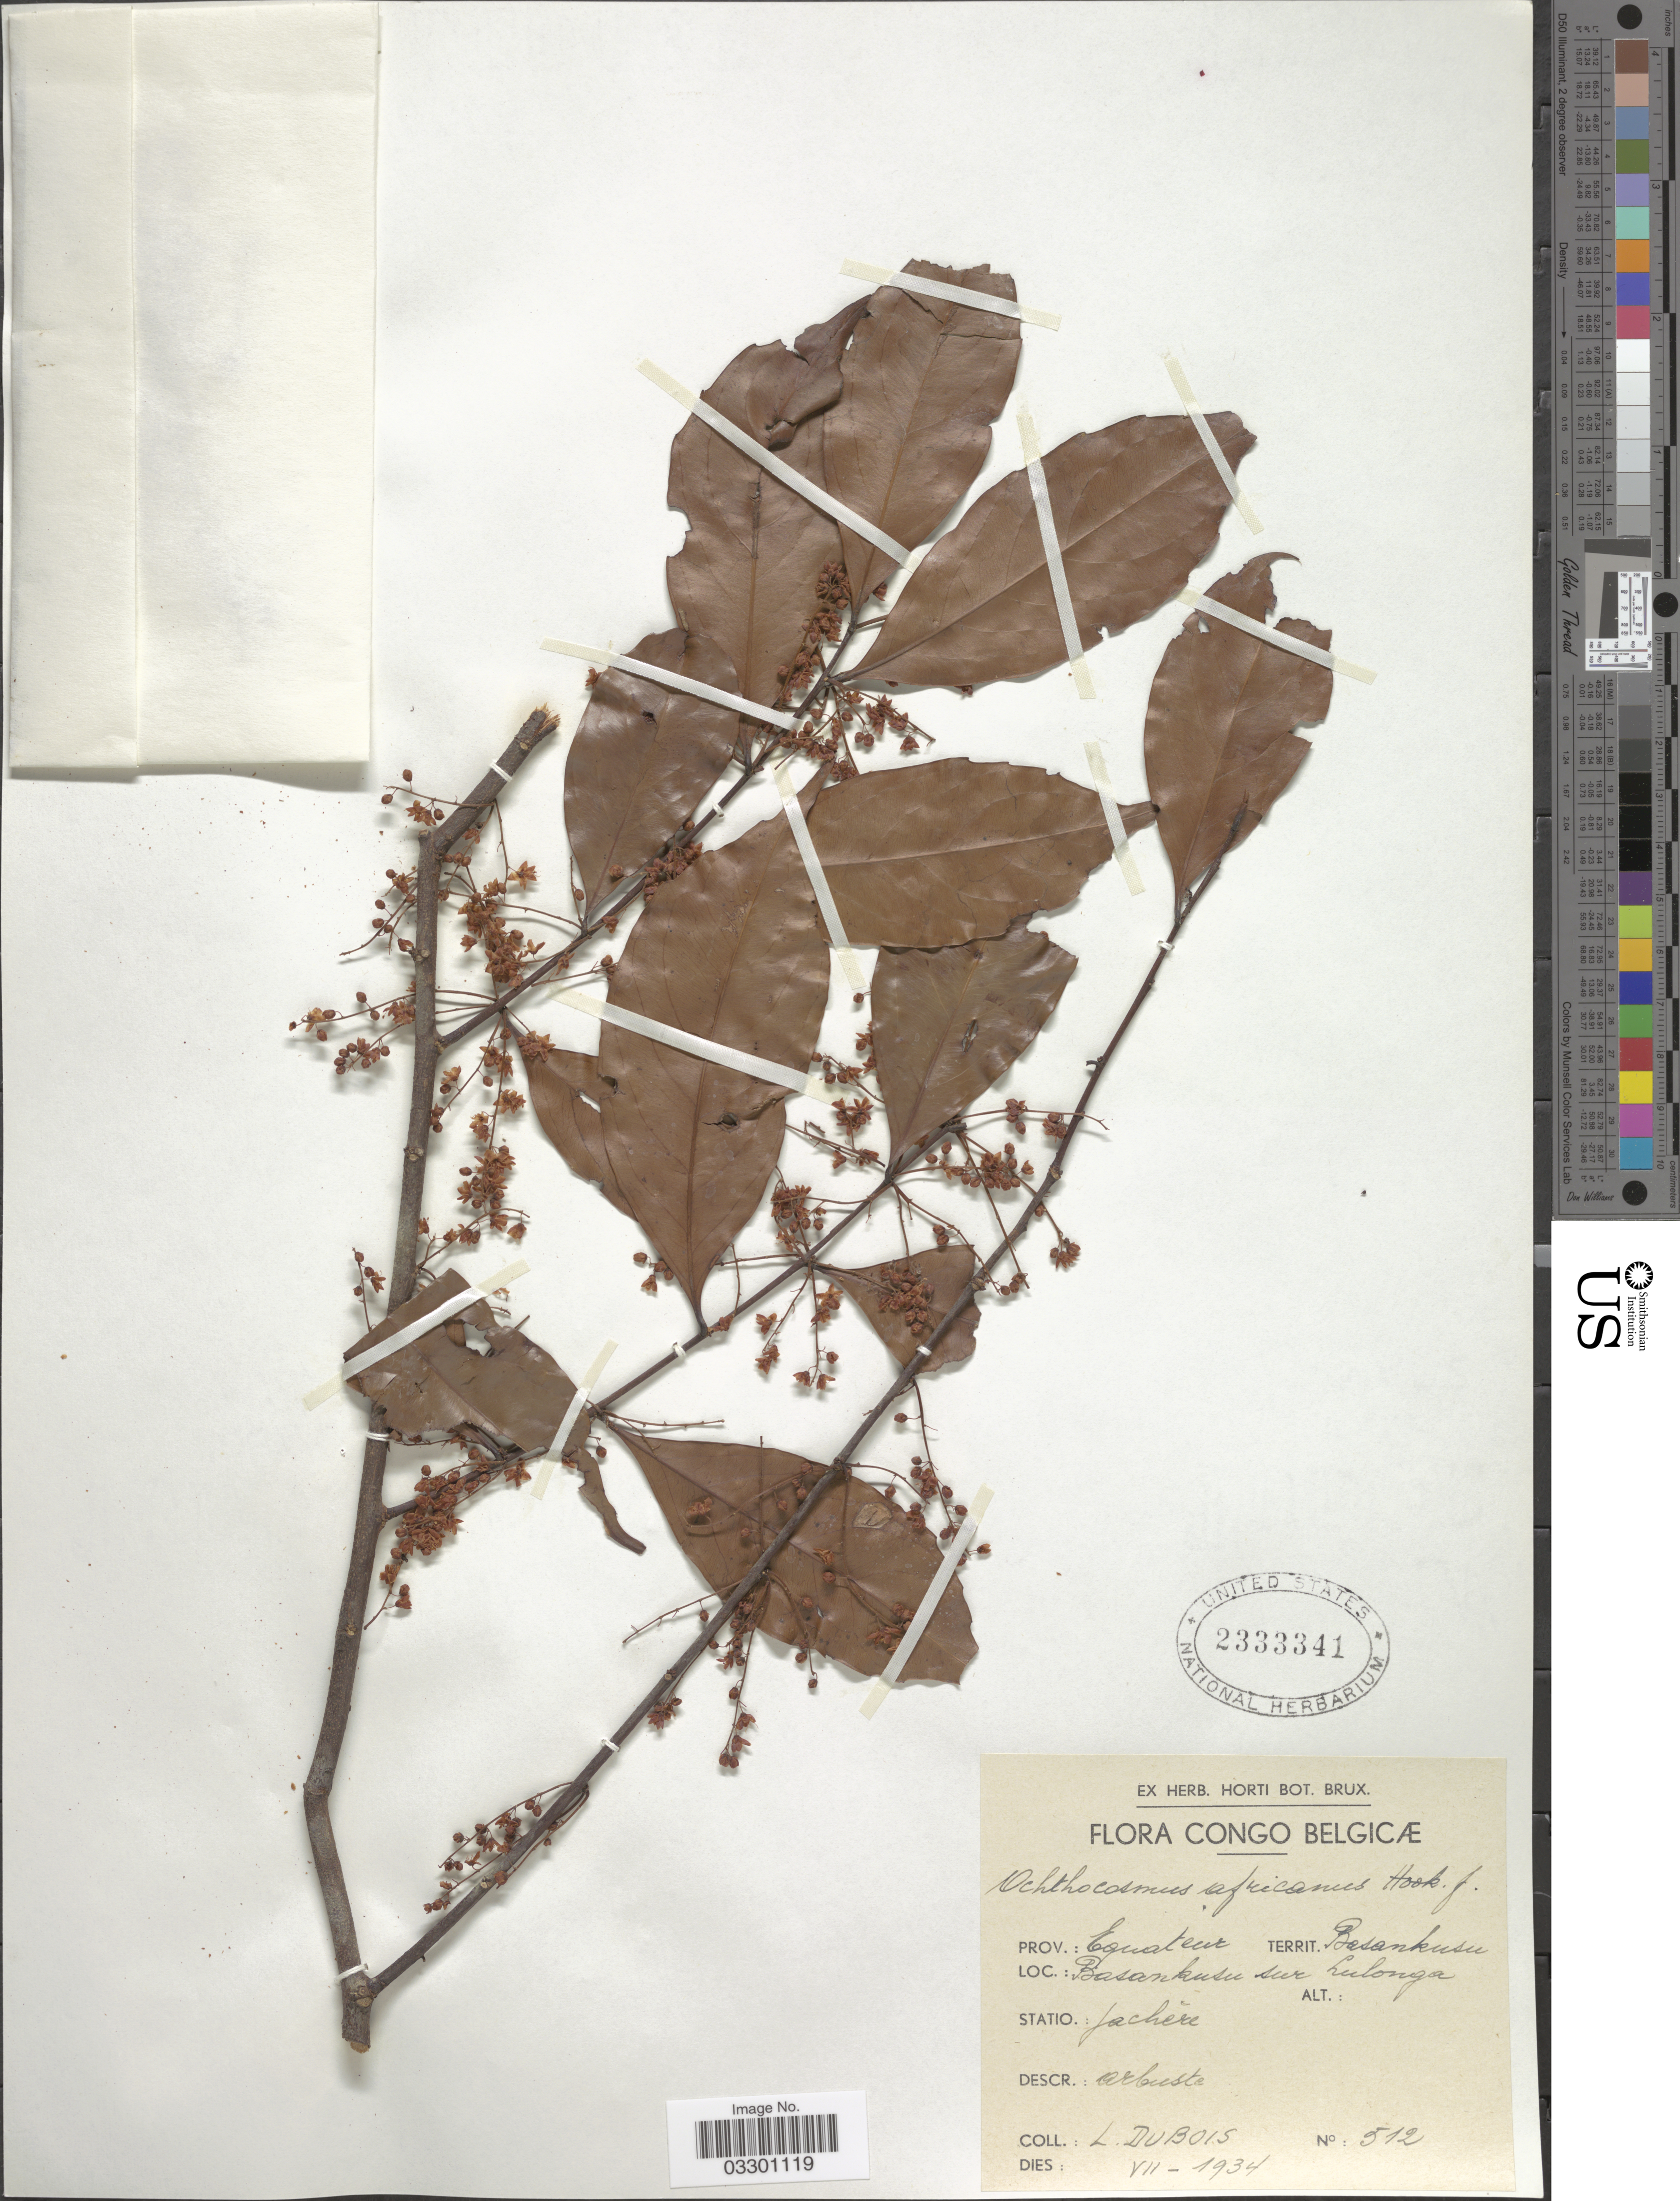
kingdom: Plantae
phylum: Tracheophyta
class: Magnoliopsida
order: Malpighiales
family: Ixonanthaceae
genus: Phyllocosmus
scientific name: Phyllocosmus africanus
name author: (Hook. f.) Klotzsch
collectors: L. Dubois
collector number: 512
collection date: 1934-07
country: Congo, Democratic Republic of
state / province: Equateur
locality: Congo Belgicæ. Prov.: Equateur. Territ. Basankusu. Basabkusu sur Lulonga.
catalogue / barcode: US 2333341